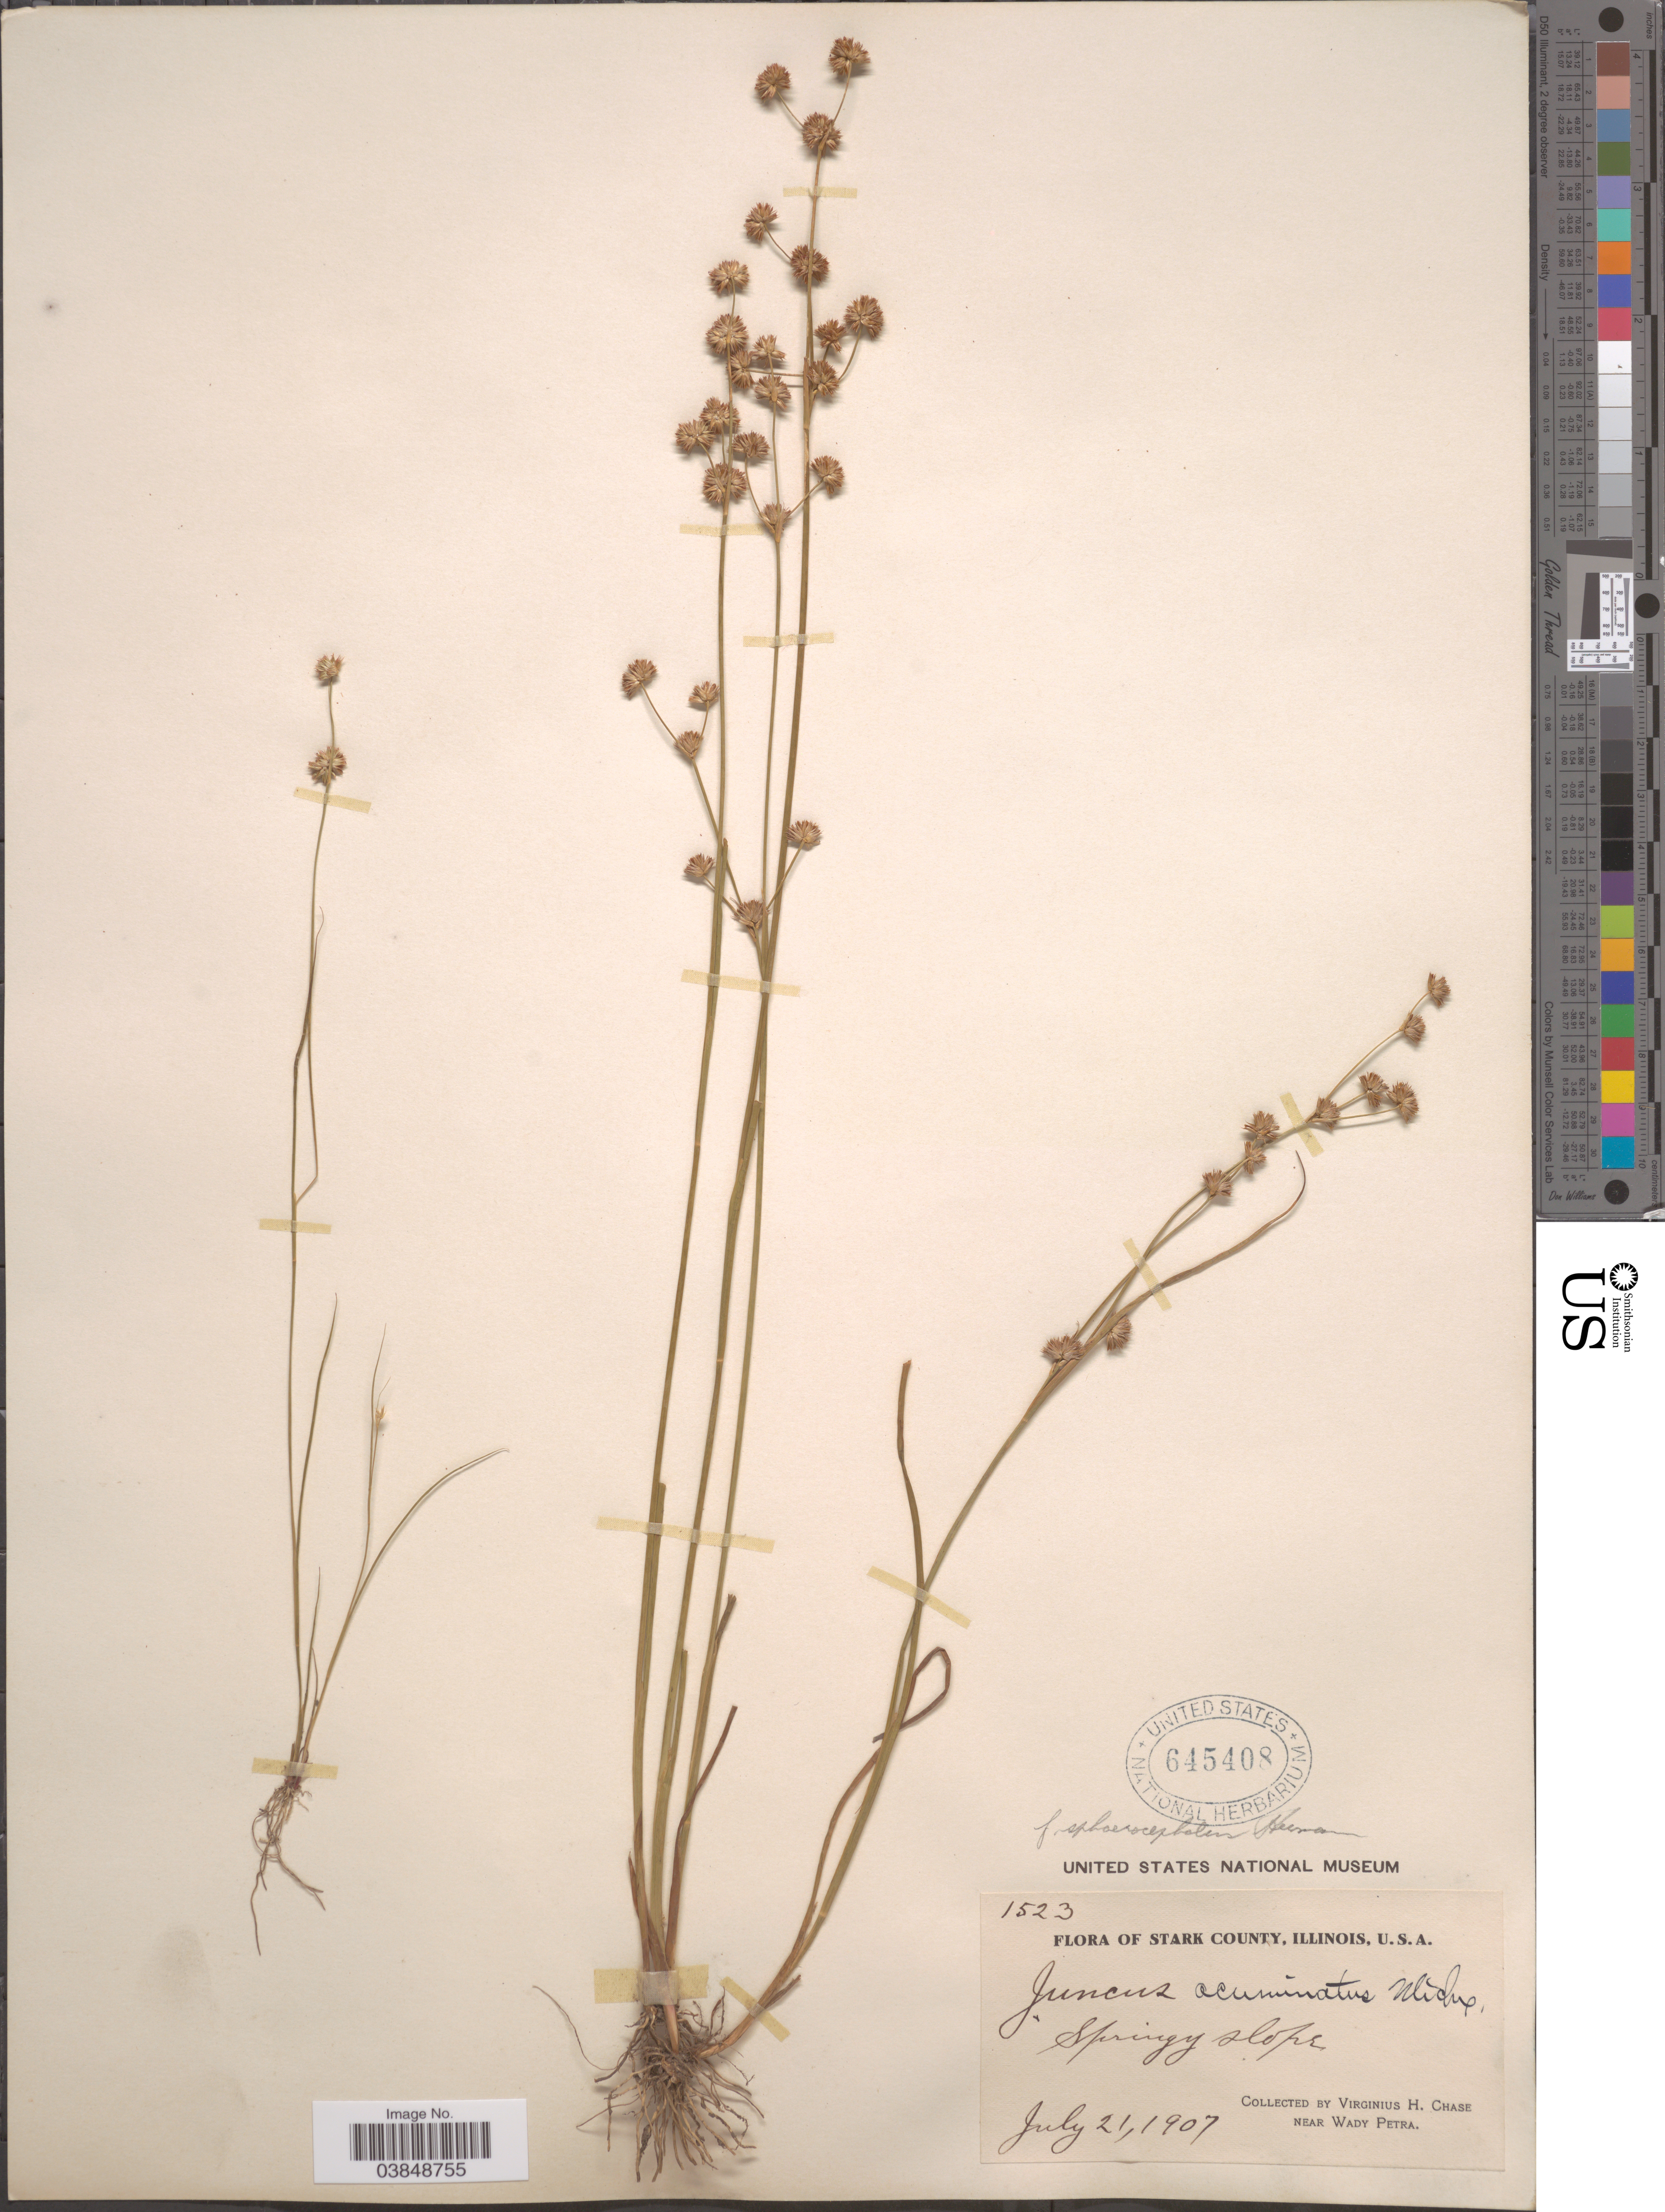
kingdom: Plantae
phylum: Tracheophyta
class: Liliopsida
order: Poales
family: Juncaceae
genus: Juncus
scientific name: Juncus acuminatus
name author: Michx.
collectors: V. H. Chase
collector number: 1523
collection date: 1907-07-21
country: United States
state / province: Illinois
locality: Stark County. Springy slope. Near Wady Petra.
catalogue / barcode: US 645408